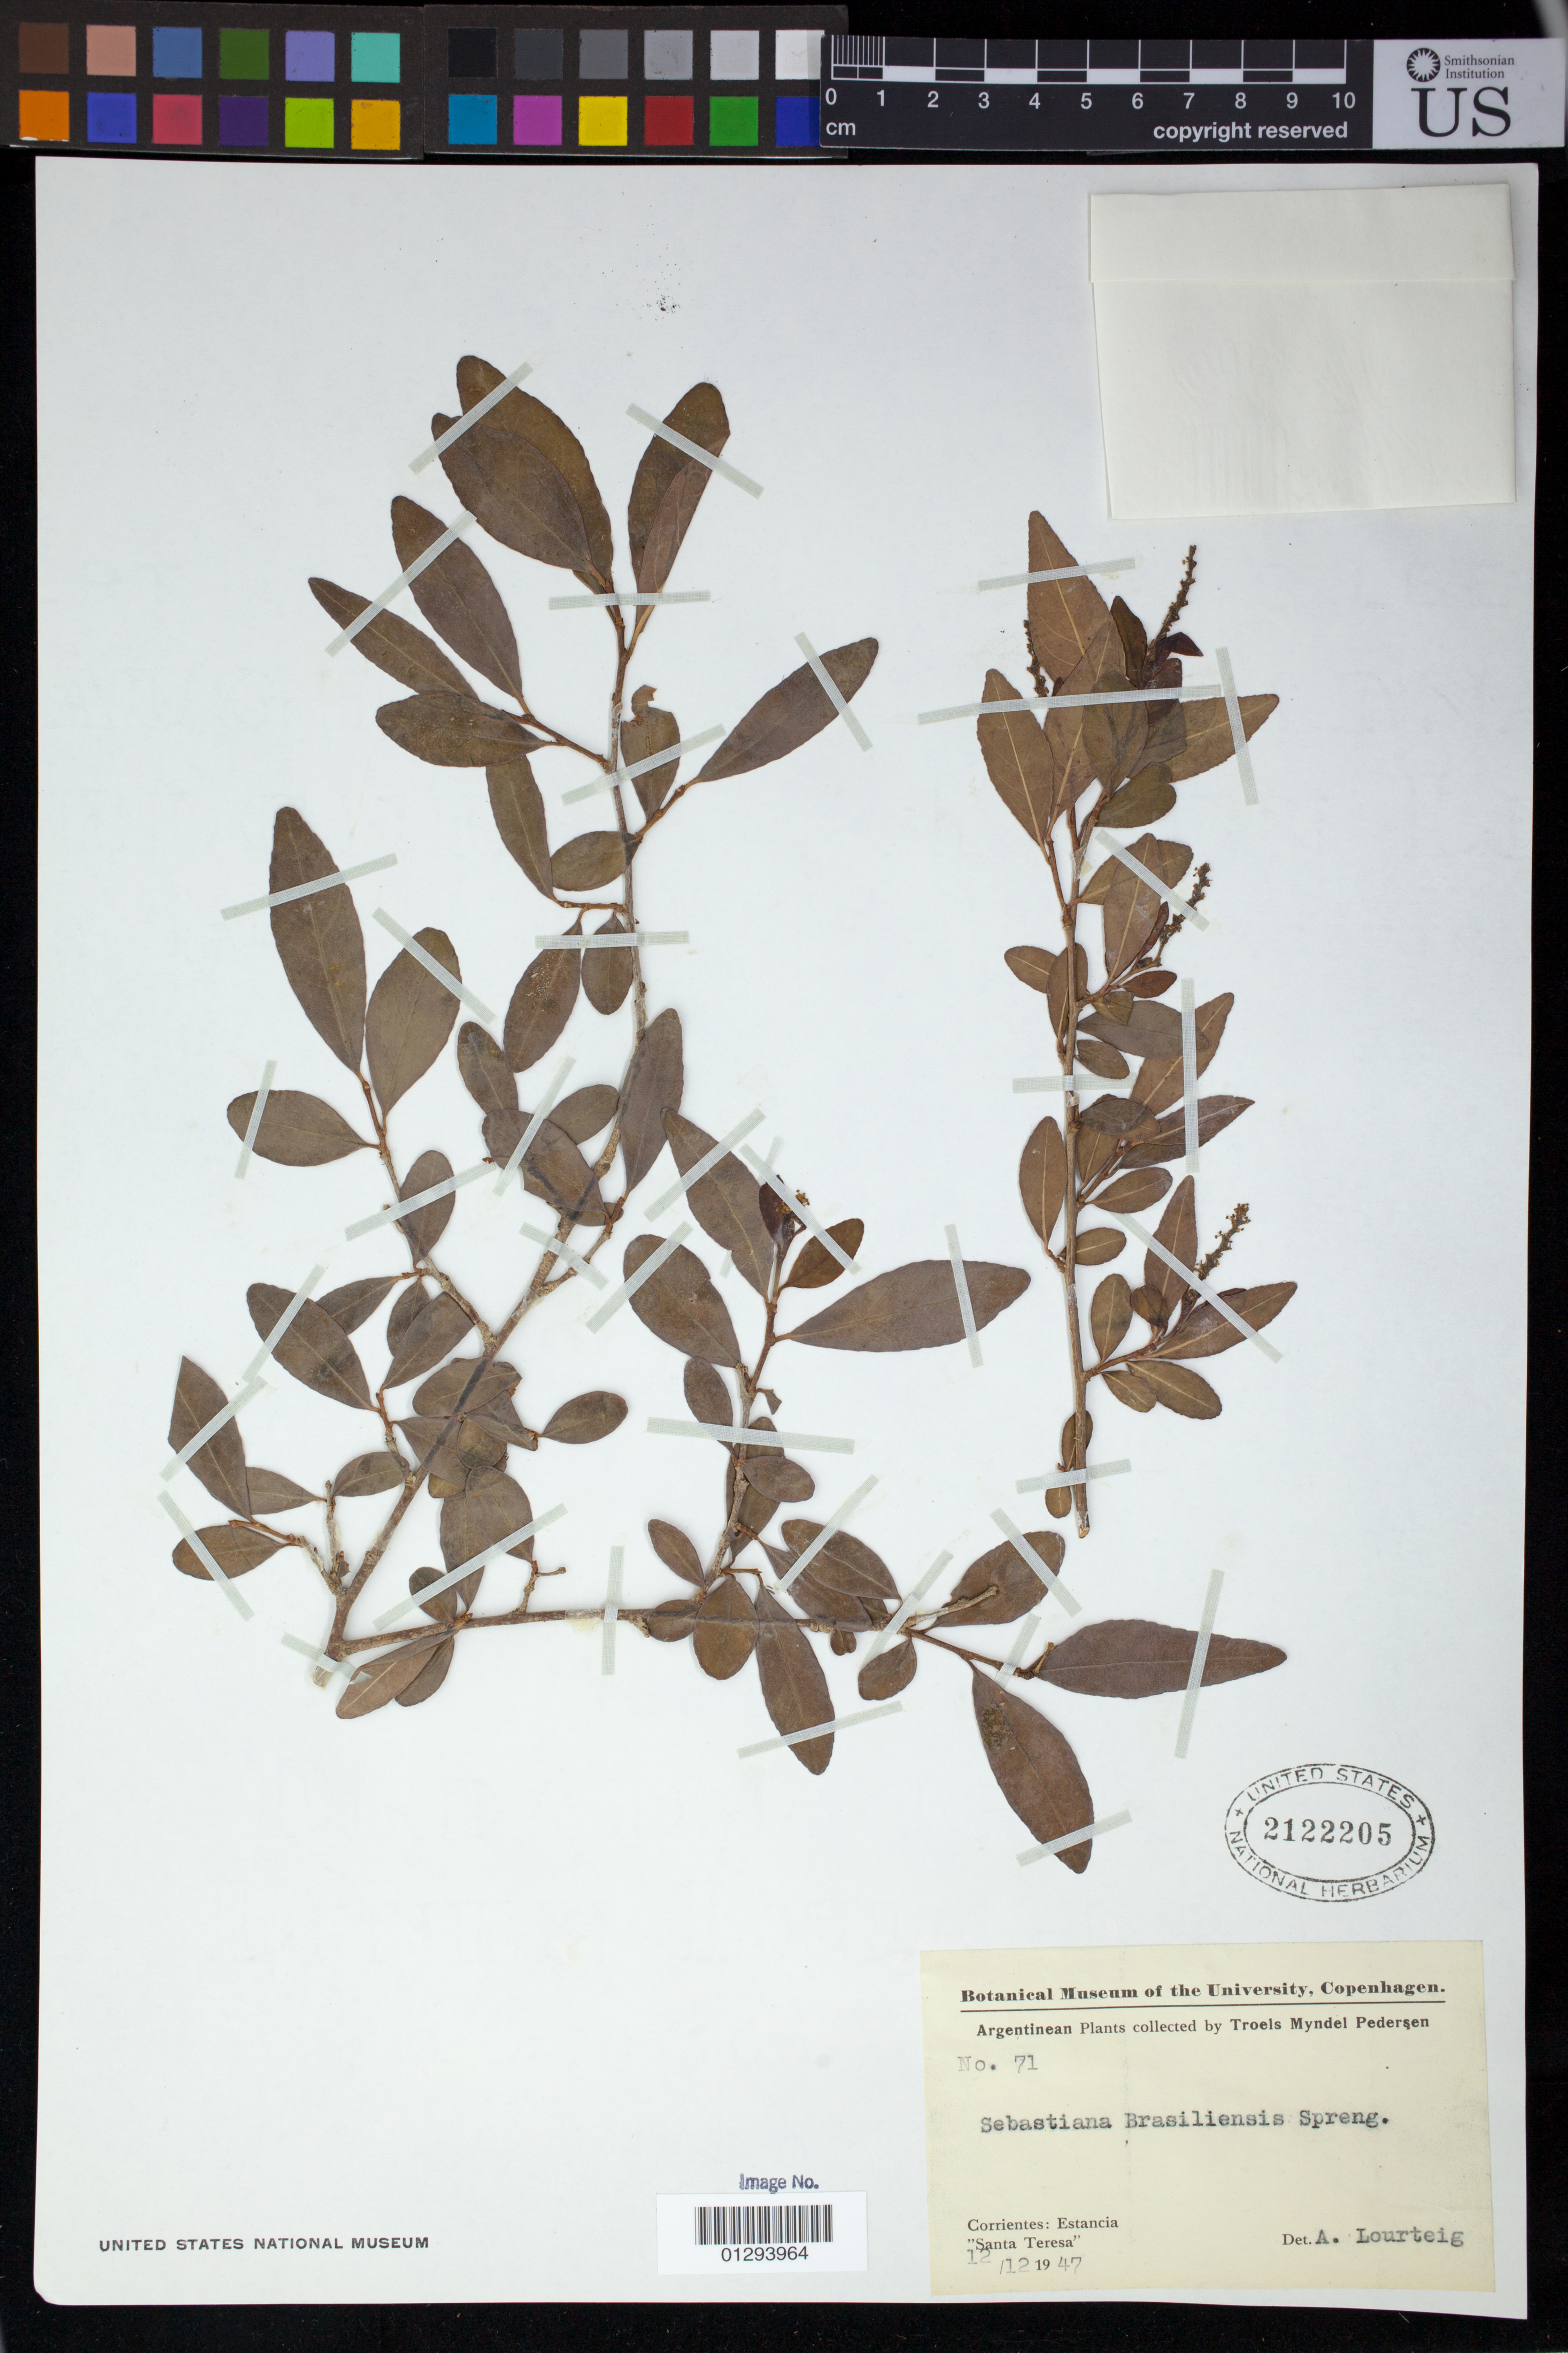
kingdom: Plantae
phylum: Tracheophyta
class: Magnoliopsida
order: Malpighiales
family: Euphorbiaceae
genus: Sebastiania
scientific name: Sebastiania brasiliensis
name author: Spreng.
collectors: T. M. Pedersen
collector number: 71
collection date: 1947-12-12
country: Argentina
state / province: Corrientes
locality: Estancia "Santa Teresa"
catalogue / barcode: US 2122205